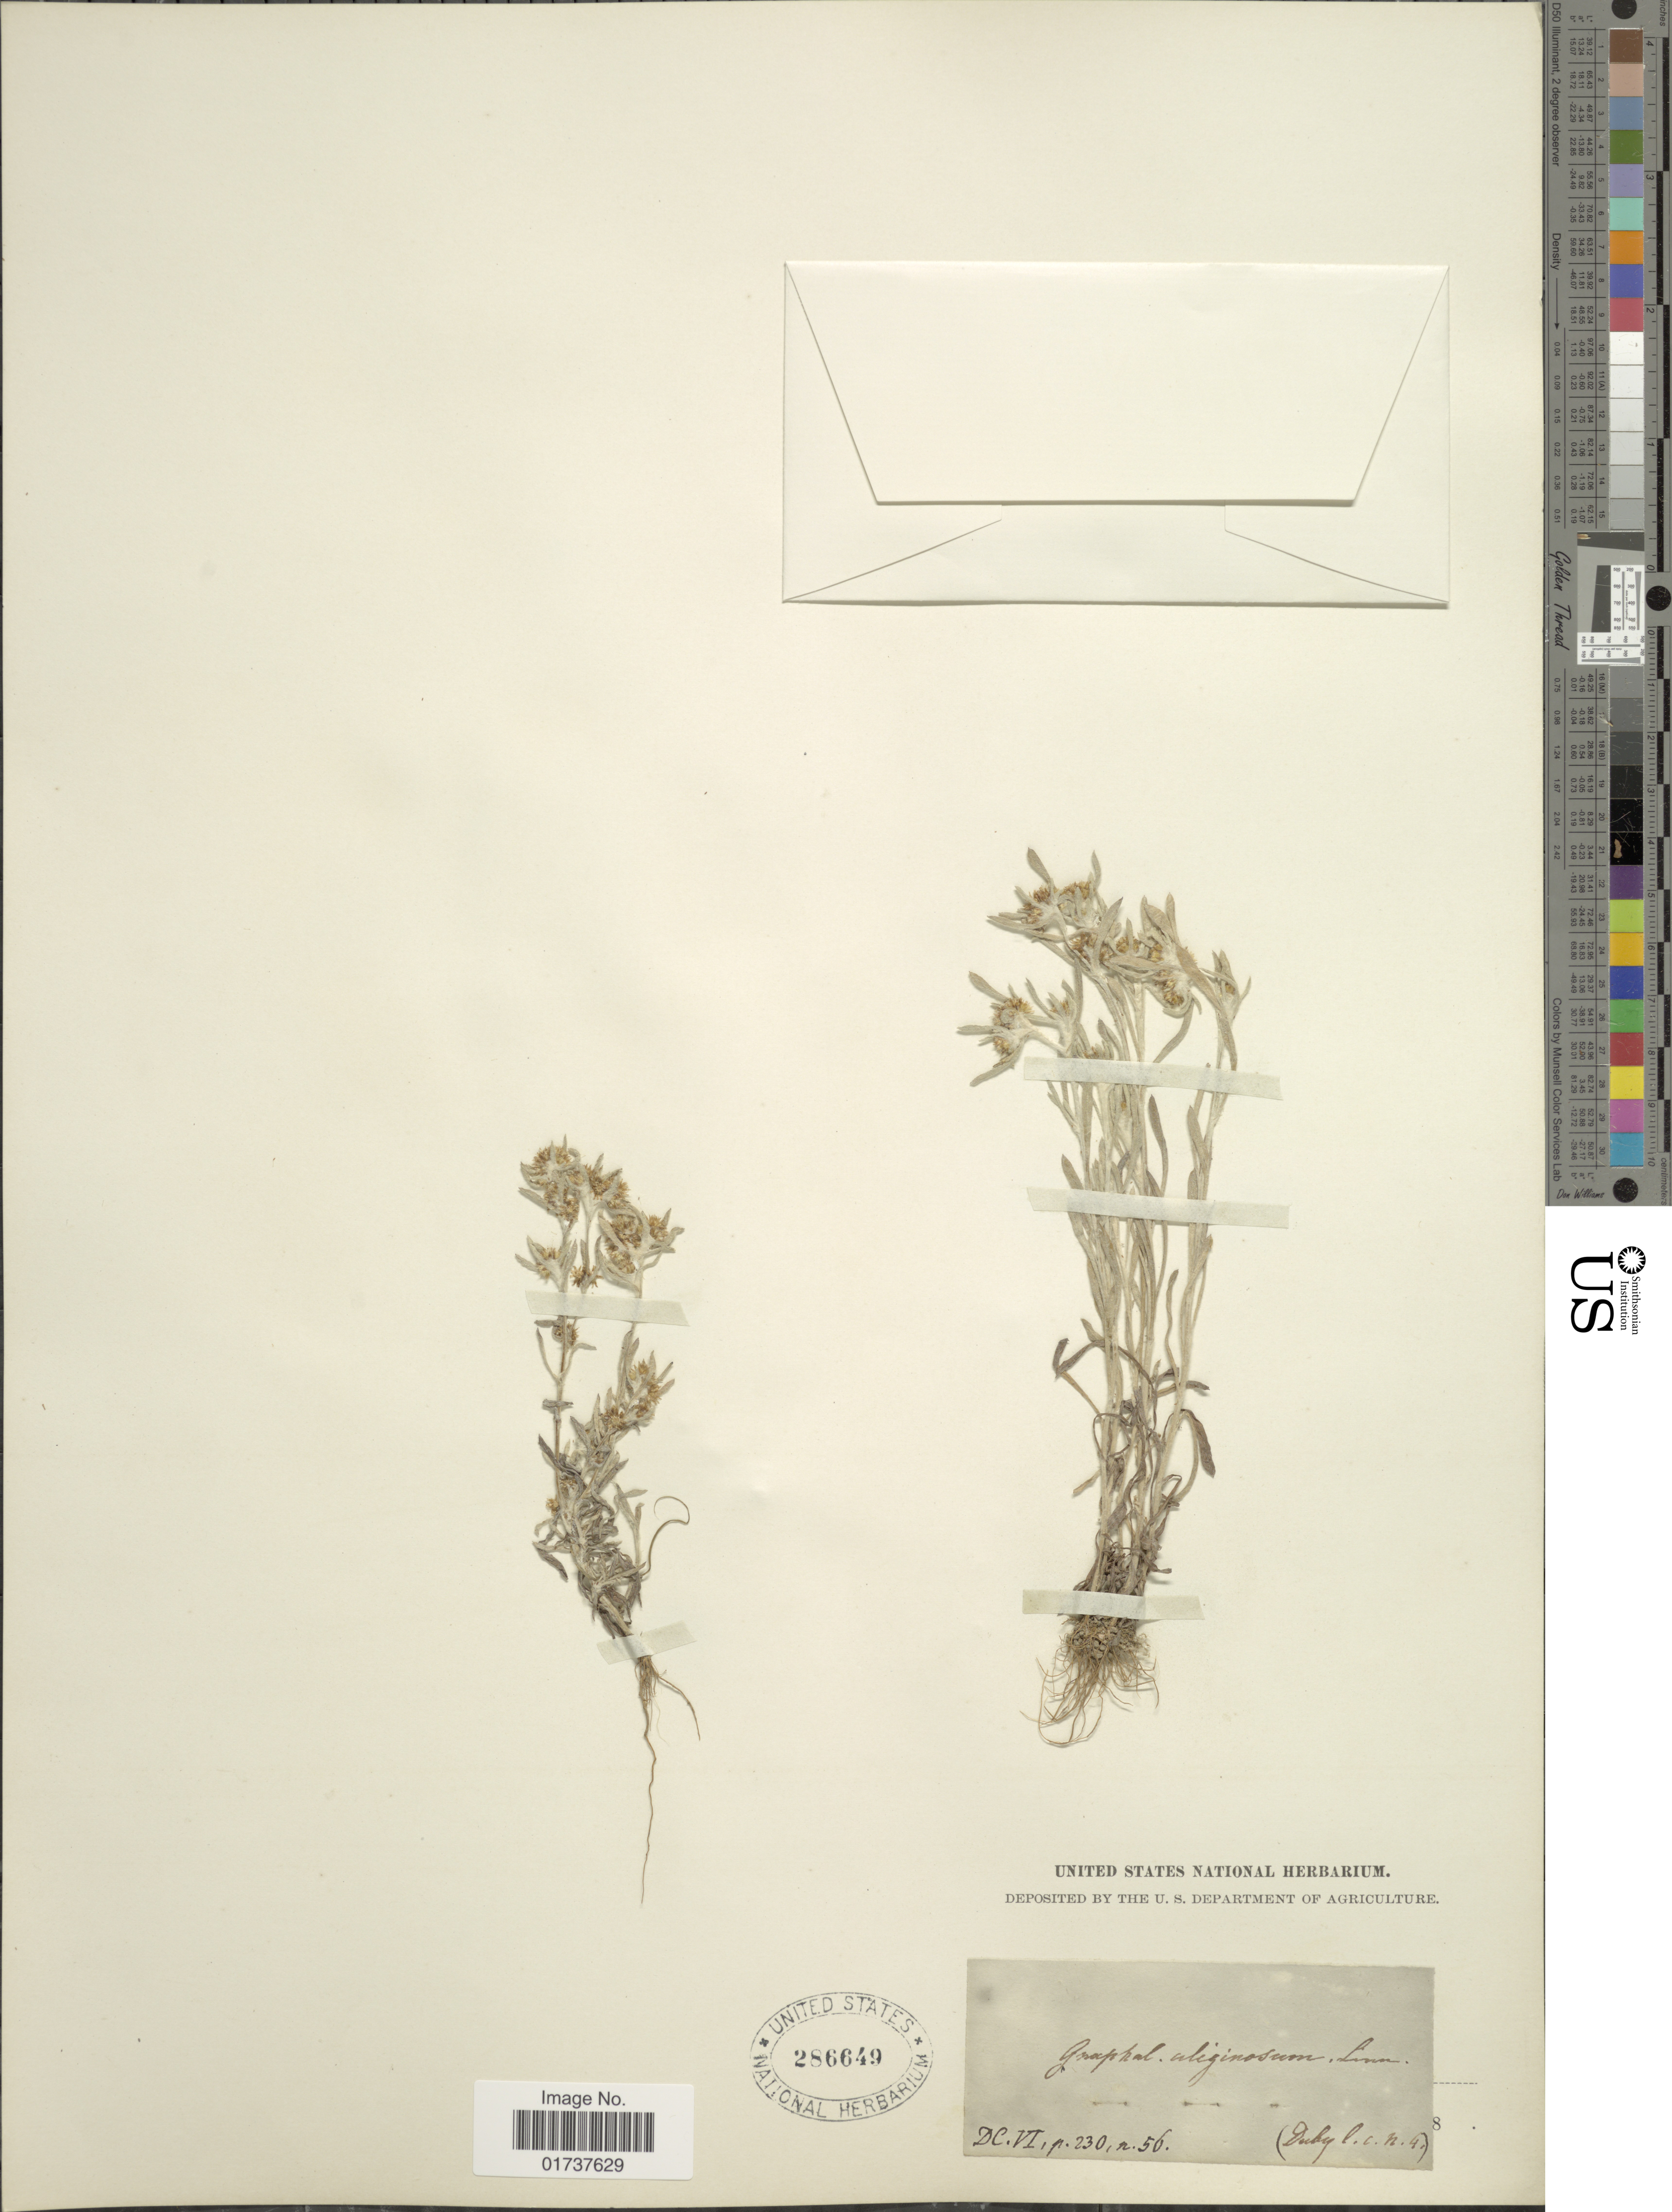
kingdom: Plantae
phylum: Tracheophyta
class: Magnoliopsida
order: Asterales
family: Asteraceae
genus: Gnaphalium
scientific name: Gnaphalium uliginosum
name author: L.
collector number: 56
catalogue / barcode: US 286649